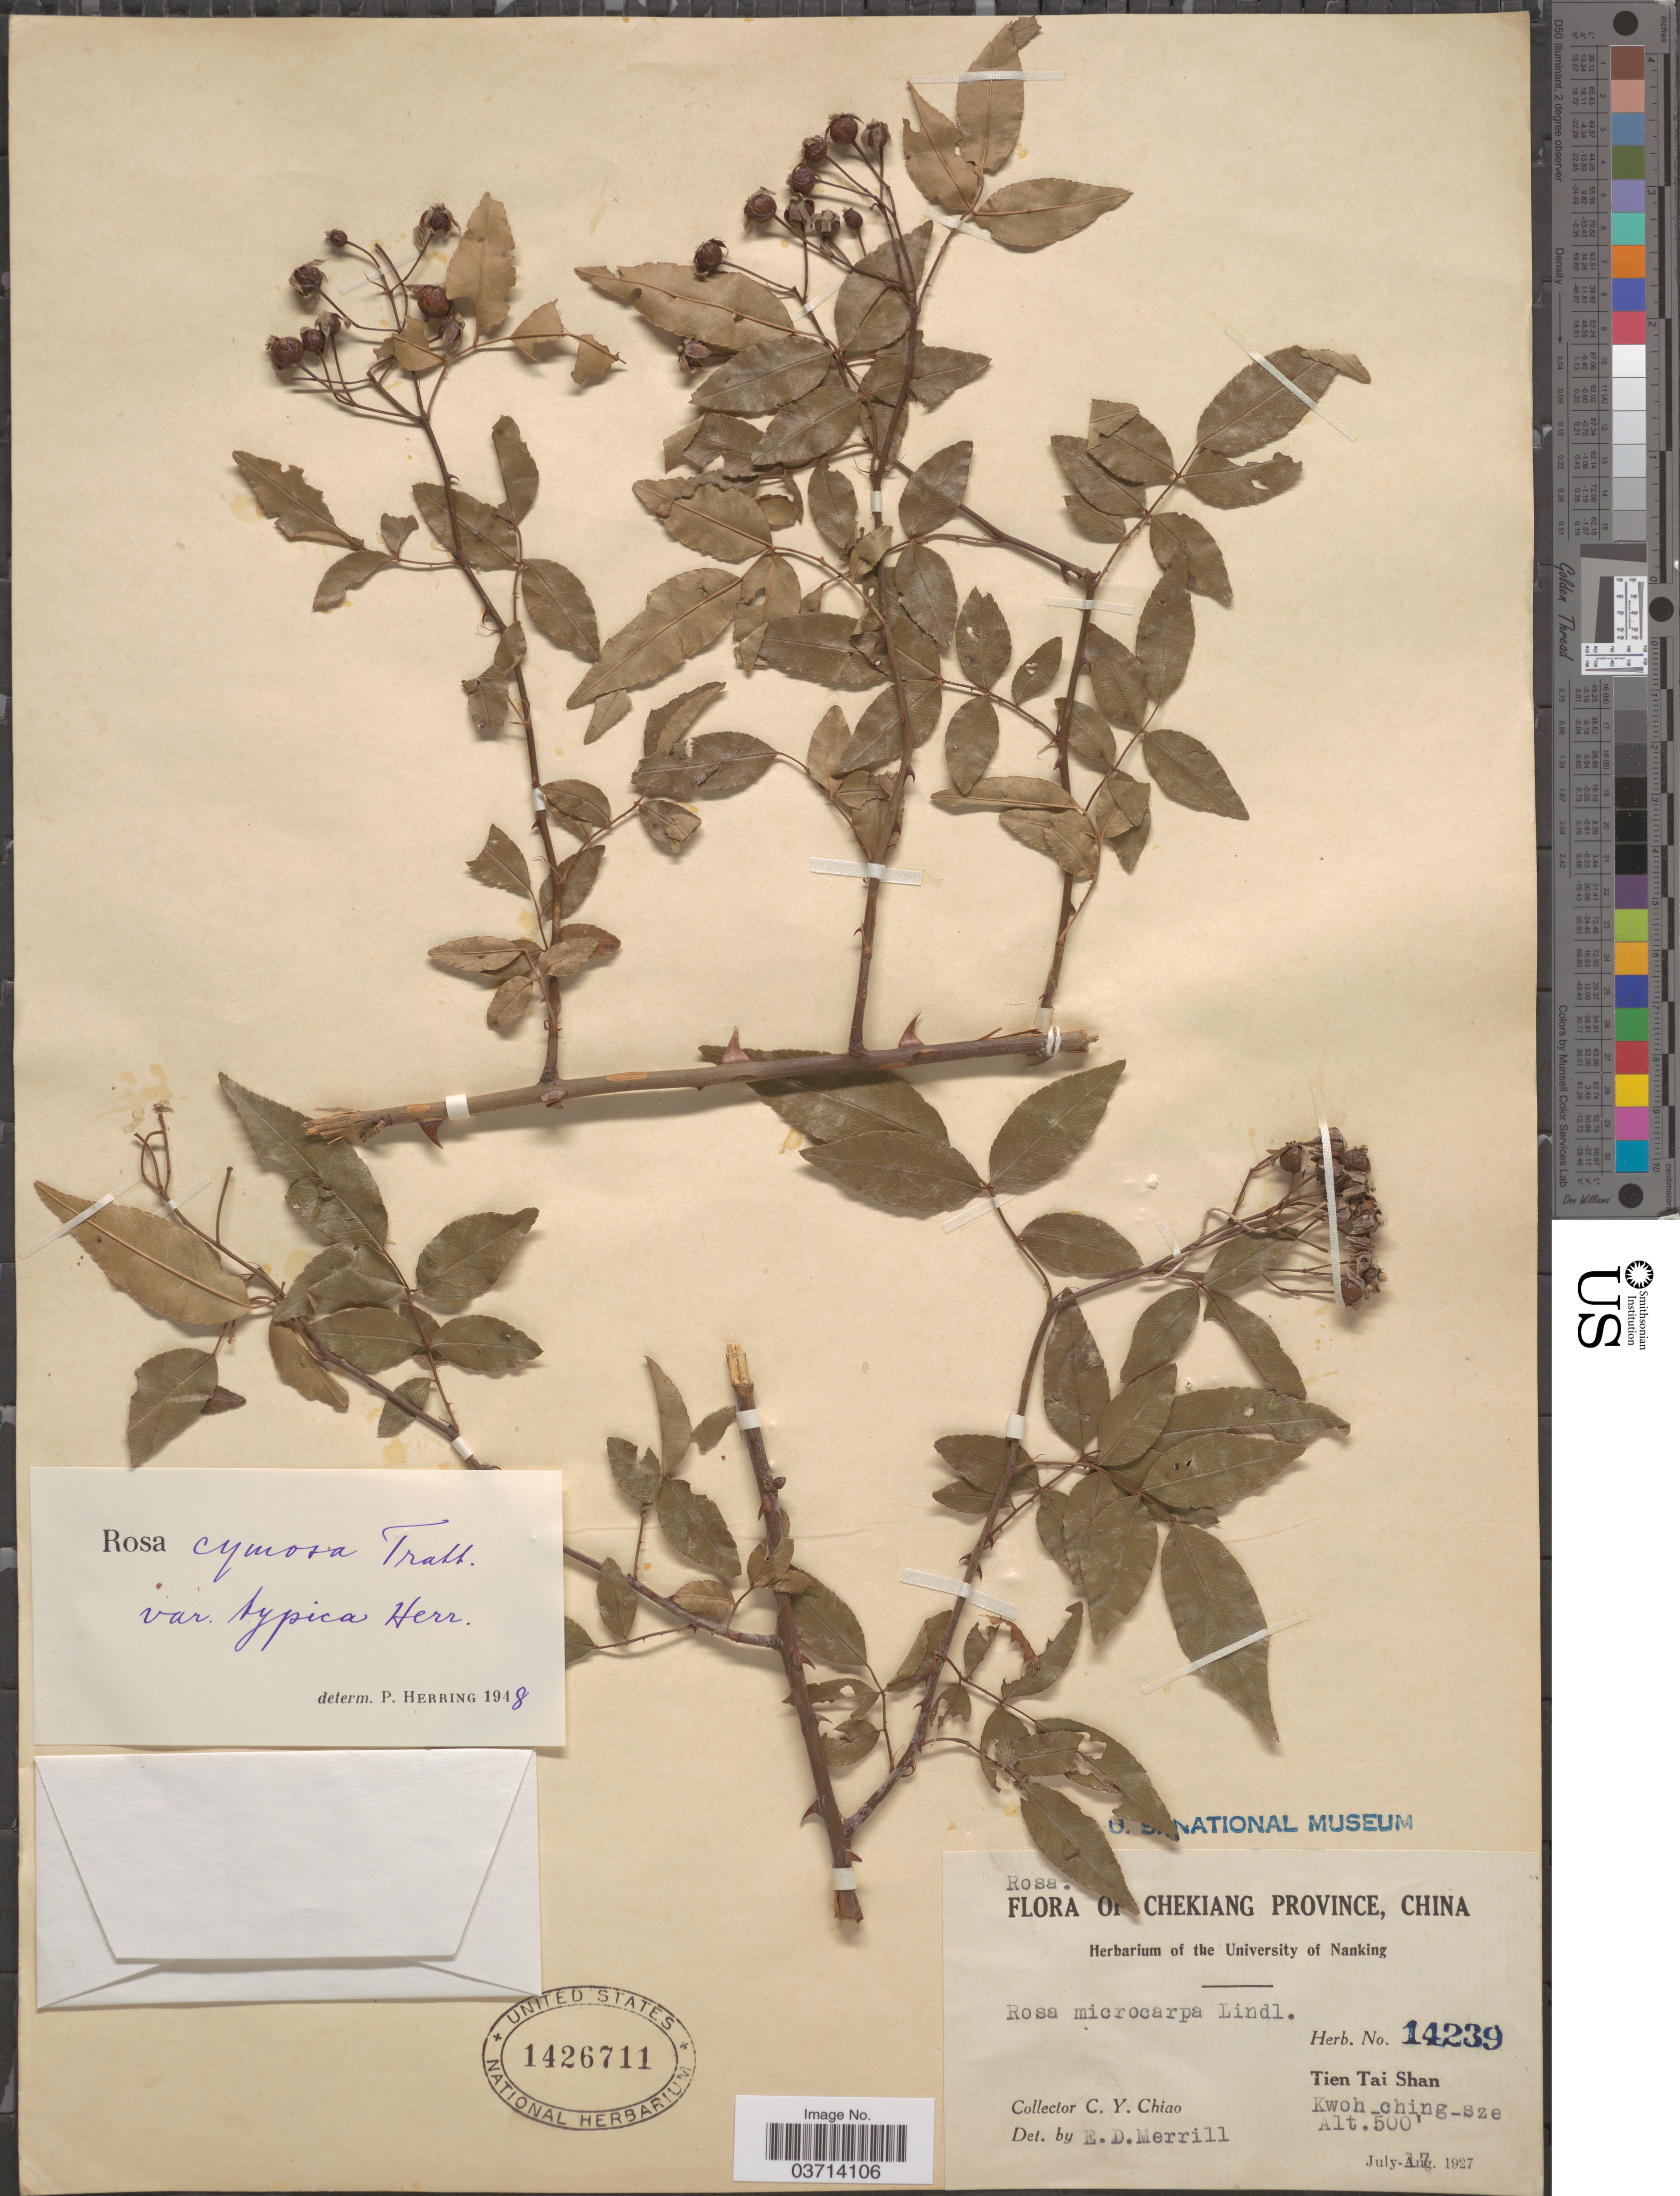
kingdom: Plantae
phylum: Tracheophyta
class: Magnoliopsida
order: Rosales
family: Rosaceae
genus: Rosa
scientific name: Rosa indica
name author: L.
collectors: C. Y. Chiao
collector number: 14239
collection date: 1927-07-17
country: China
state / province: Zhejiang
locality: Chekiang Province. Tien Tai Shan Kwoh-ching-Sze.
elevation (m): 152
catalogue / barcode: US 1426711